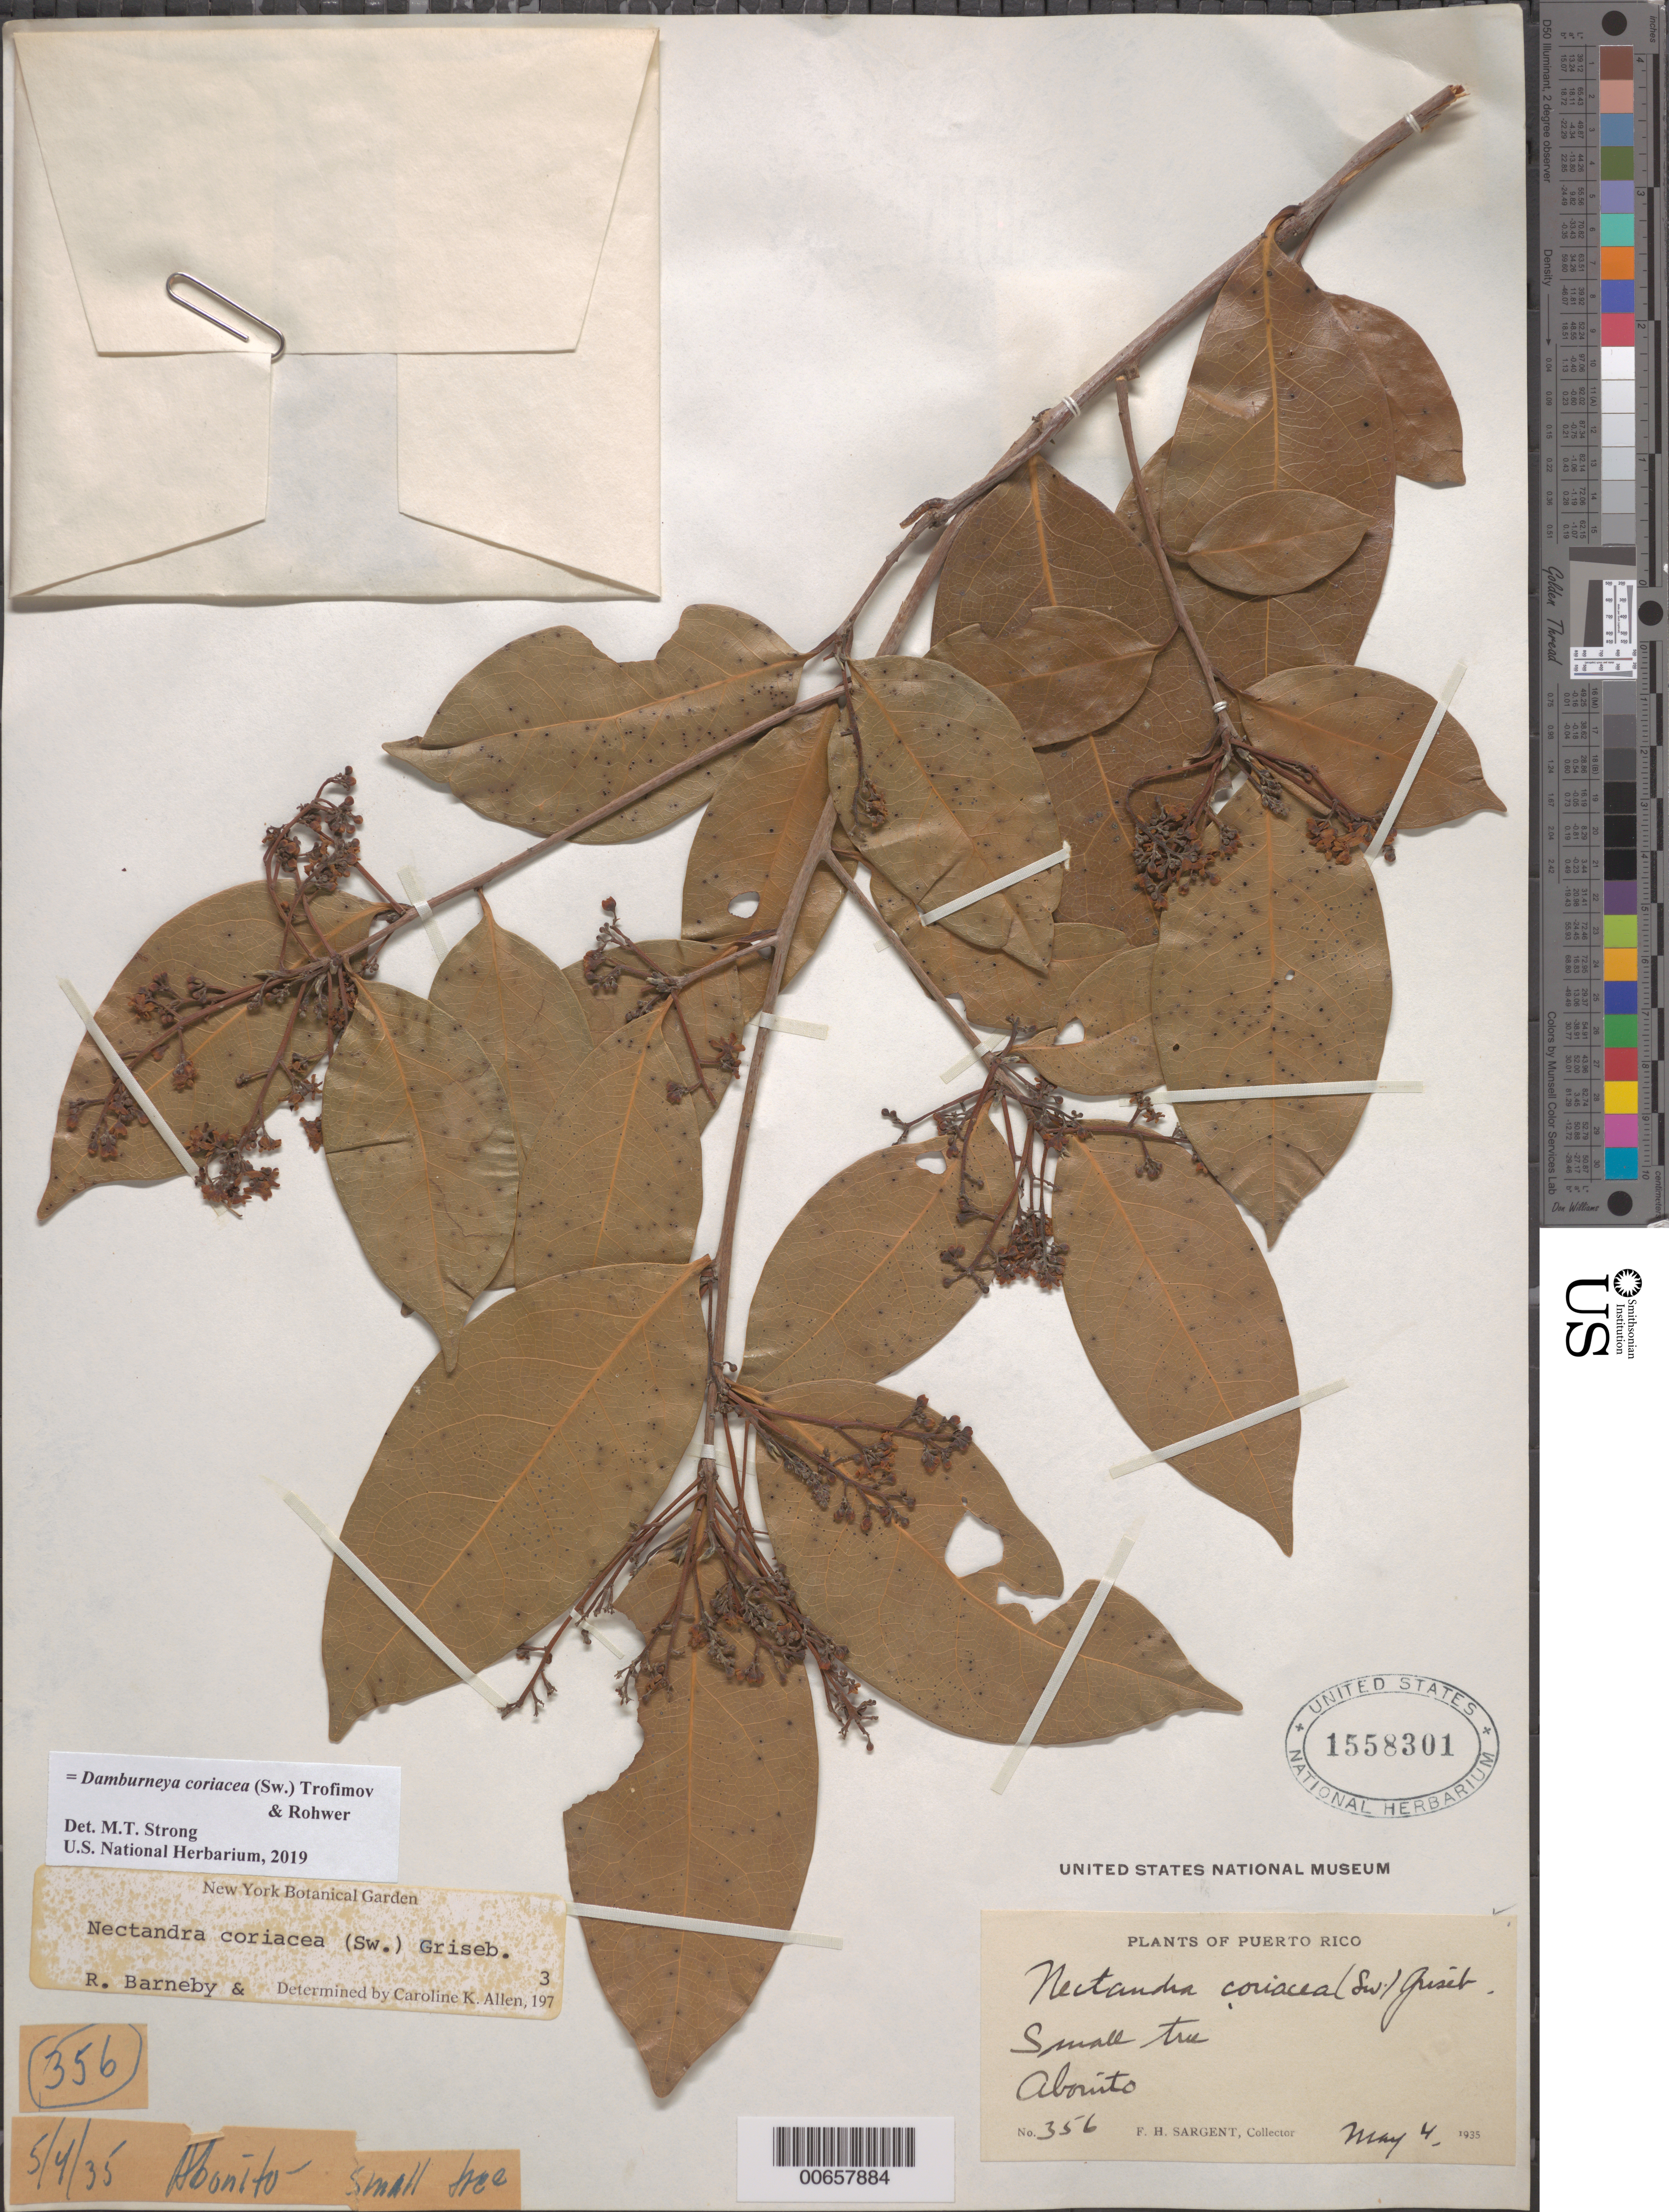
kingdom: Plantae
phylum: Tracheophyta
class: Magnoliopsida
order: Laurales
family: Lauraceae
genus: Damburneya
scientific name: Damburneya coriacea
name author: (Sw.) Trofimov & Rohwer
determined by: Strong, M. T., (US), Smithsonian Institution - National Museum of Natural History (UNITED STATES)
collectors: F. H. Sargent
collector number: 356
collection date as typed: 04 May 1935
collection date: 1935-05-04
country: Puerto Rico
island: Greater Antilles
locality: Abonito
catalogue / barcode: US 1558301